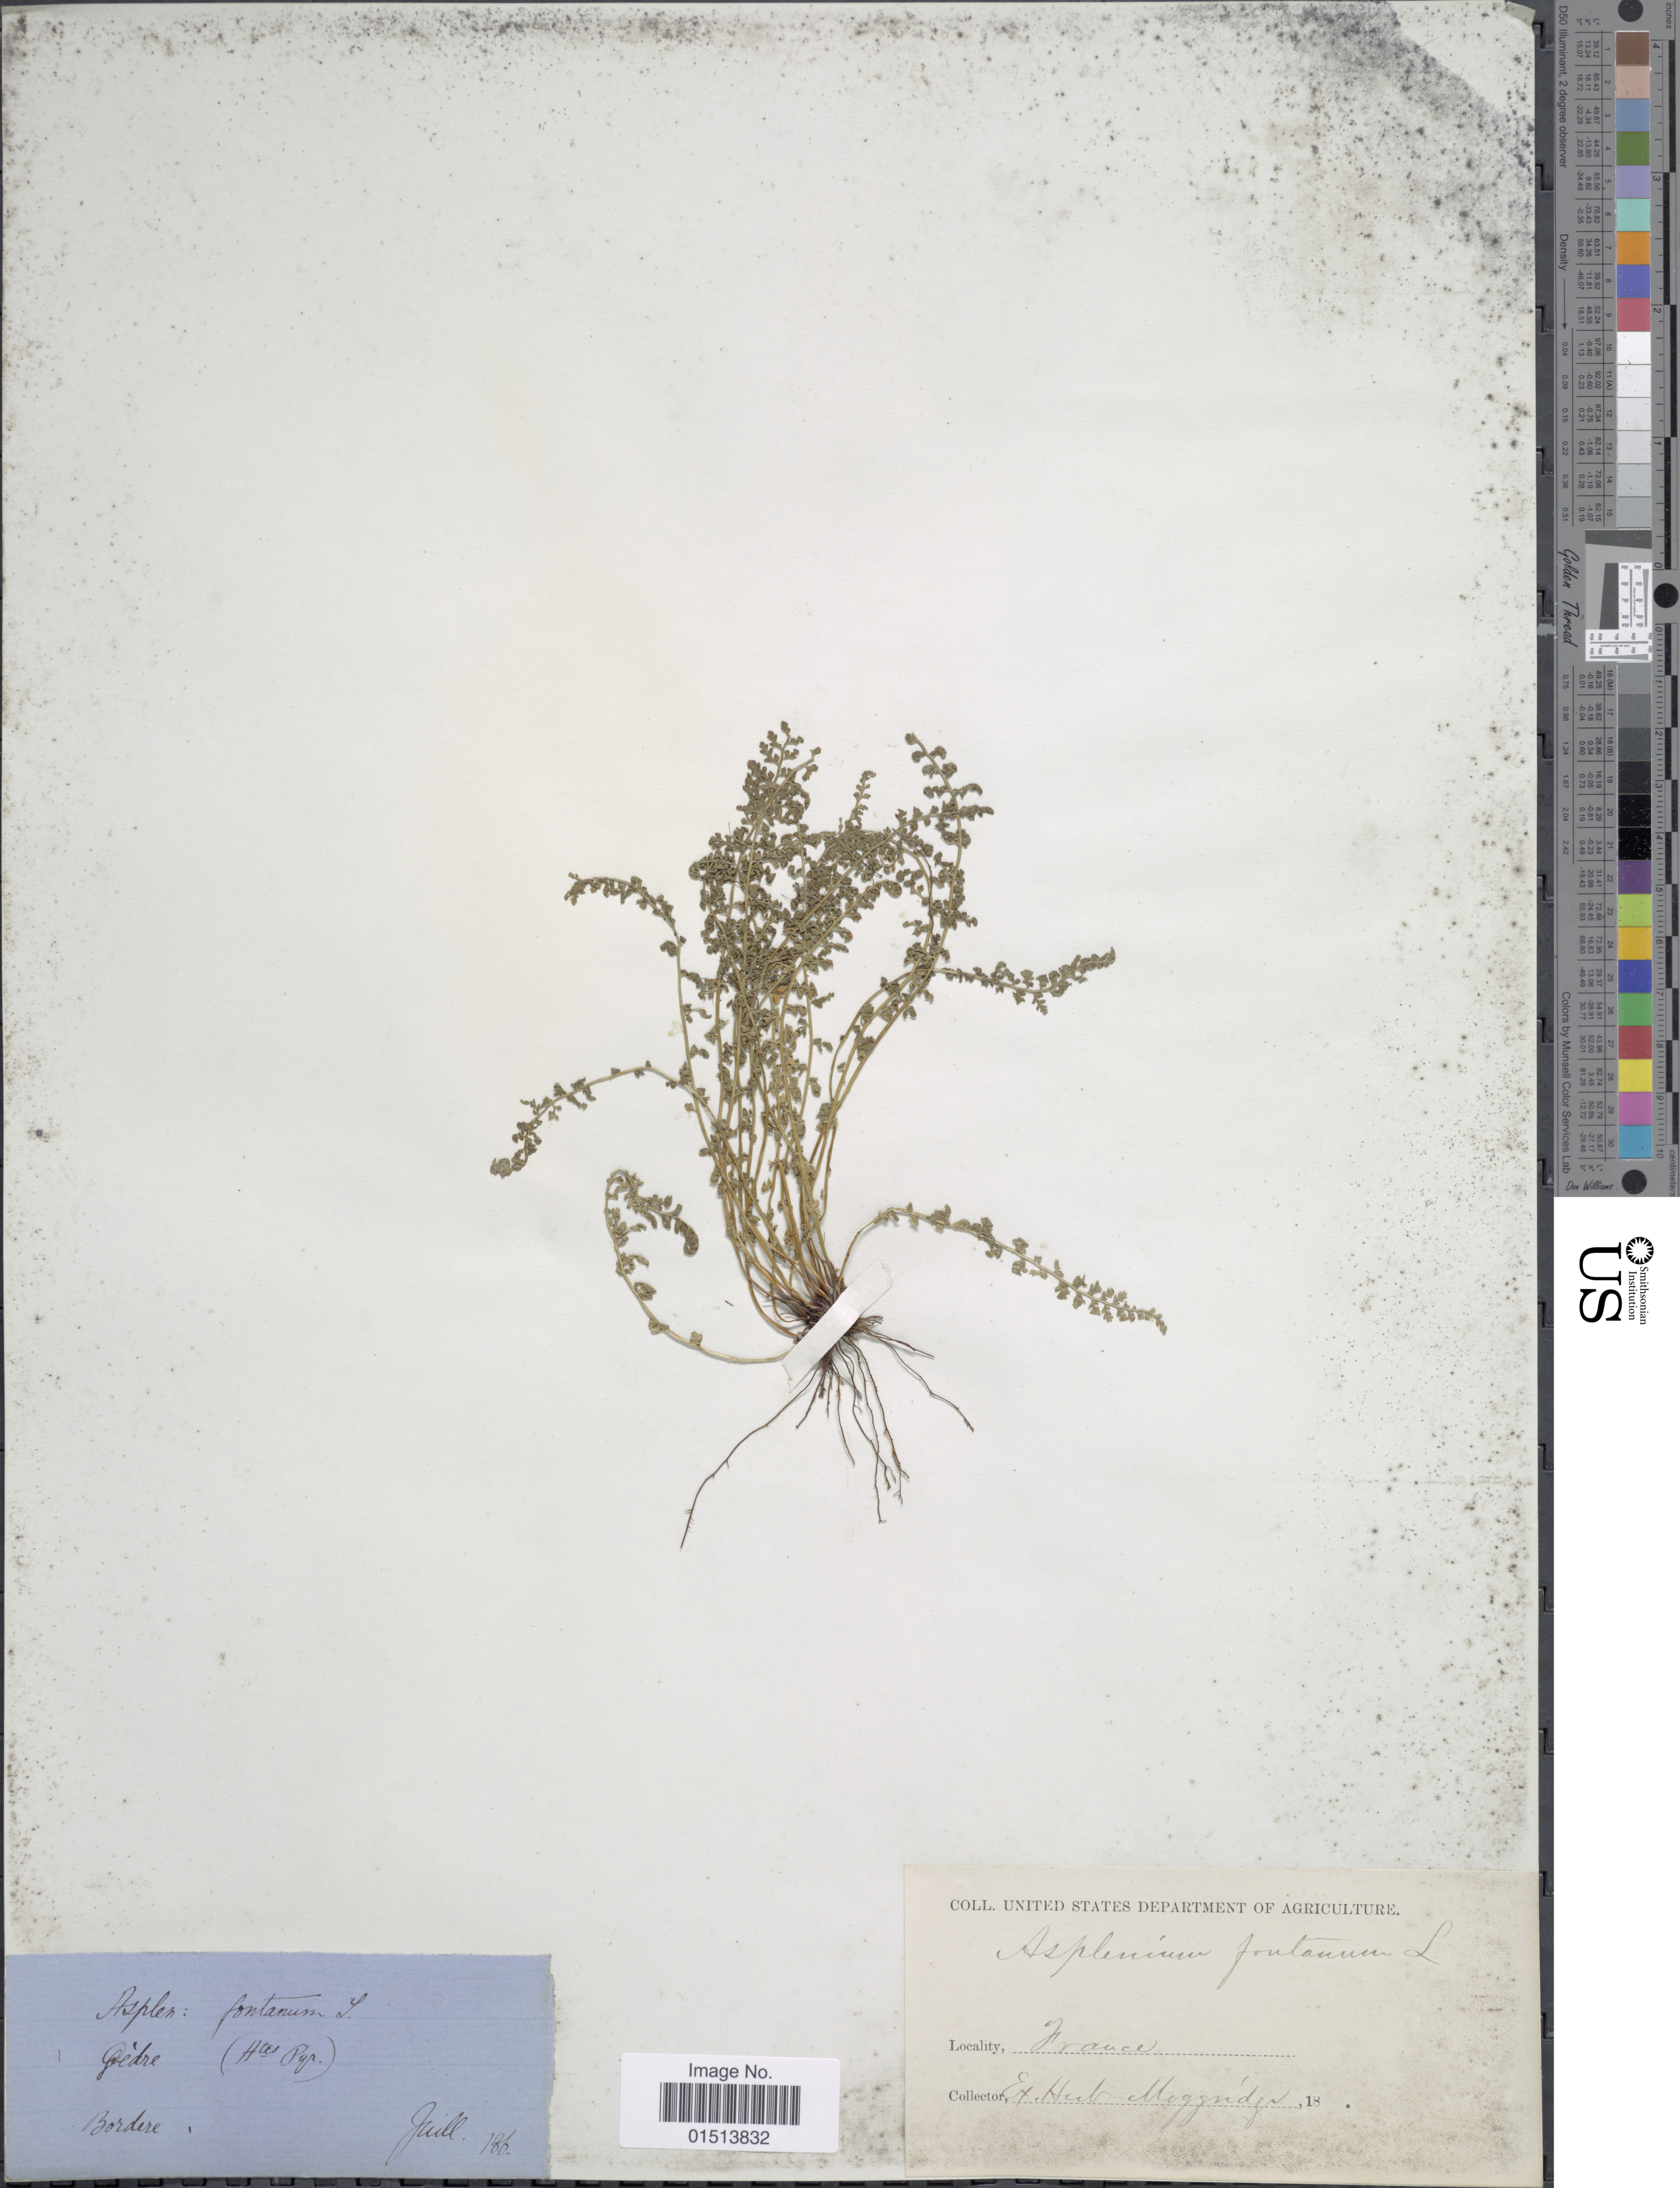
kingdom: Plantae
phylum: Tracheophyta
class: Polypodiopsida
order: Polypodiales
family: Aspleniaceae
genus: Asplenium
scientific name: Asplenium fontanum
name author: (L.) Bernh.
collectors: ex herb. J.T. Moggridge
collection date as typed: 186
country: France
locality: Gedre (Htes Pyr.), Bordere. [interpreted]